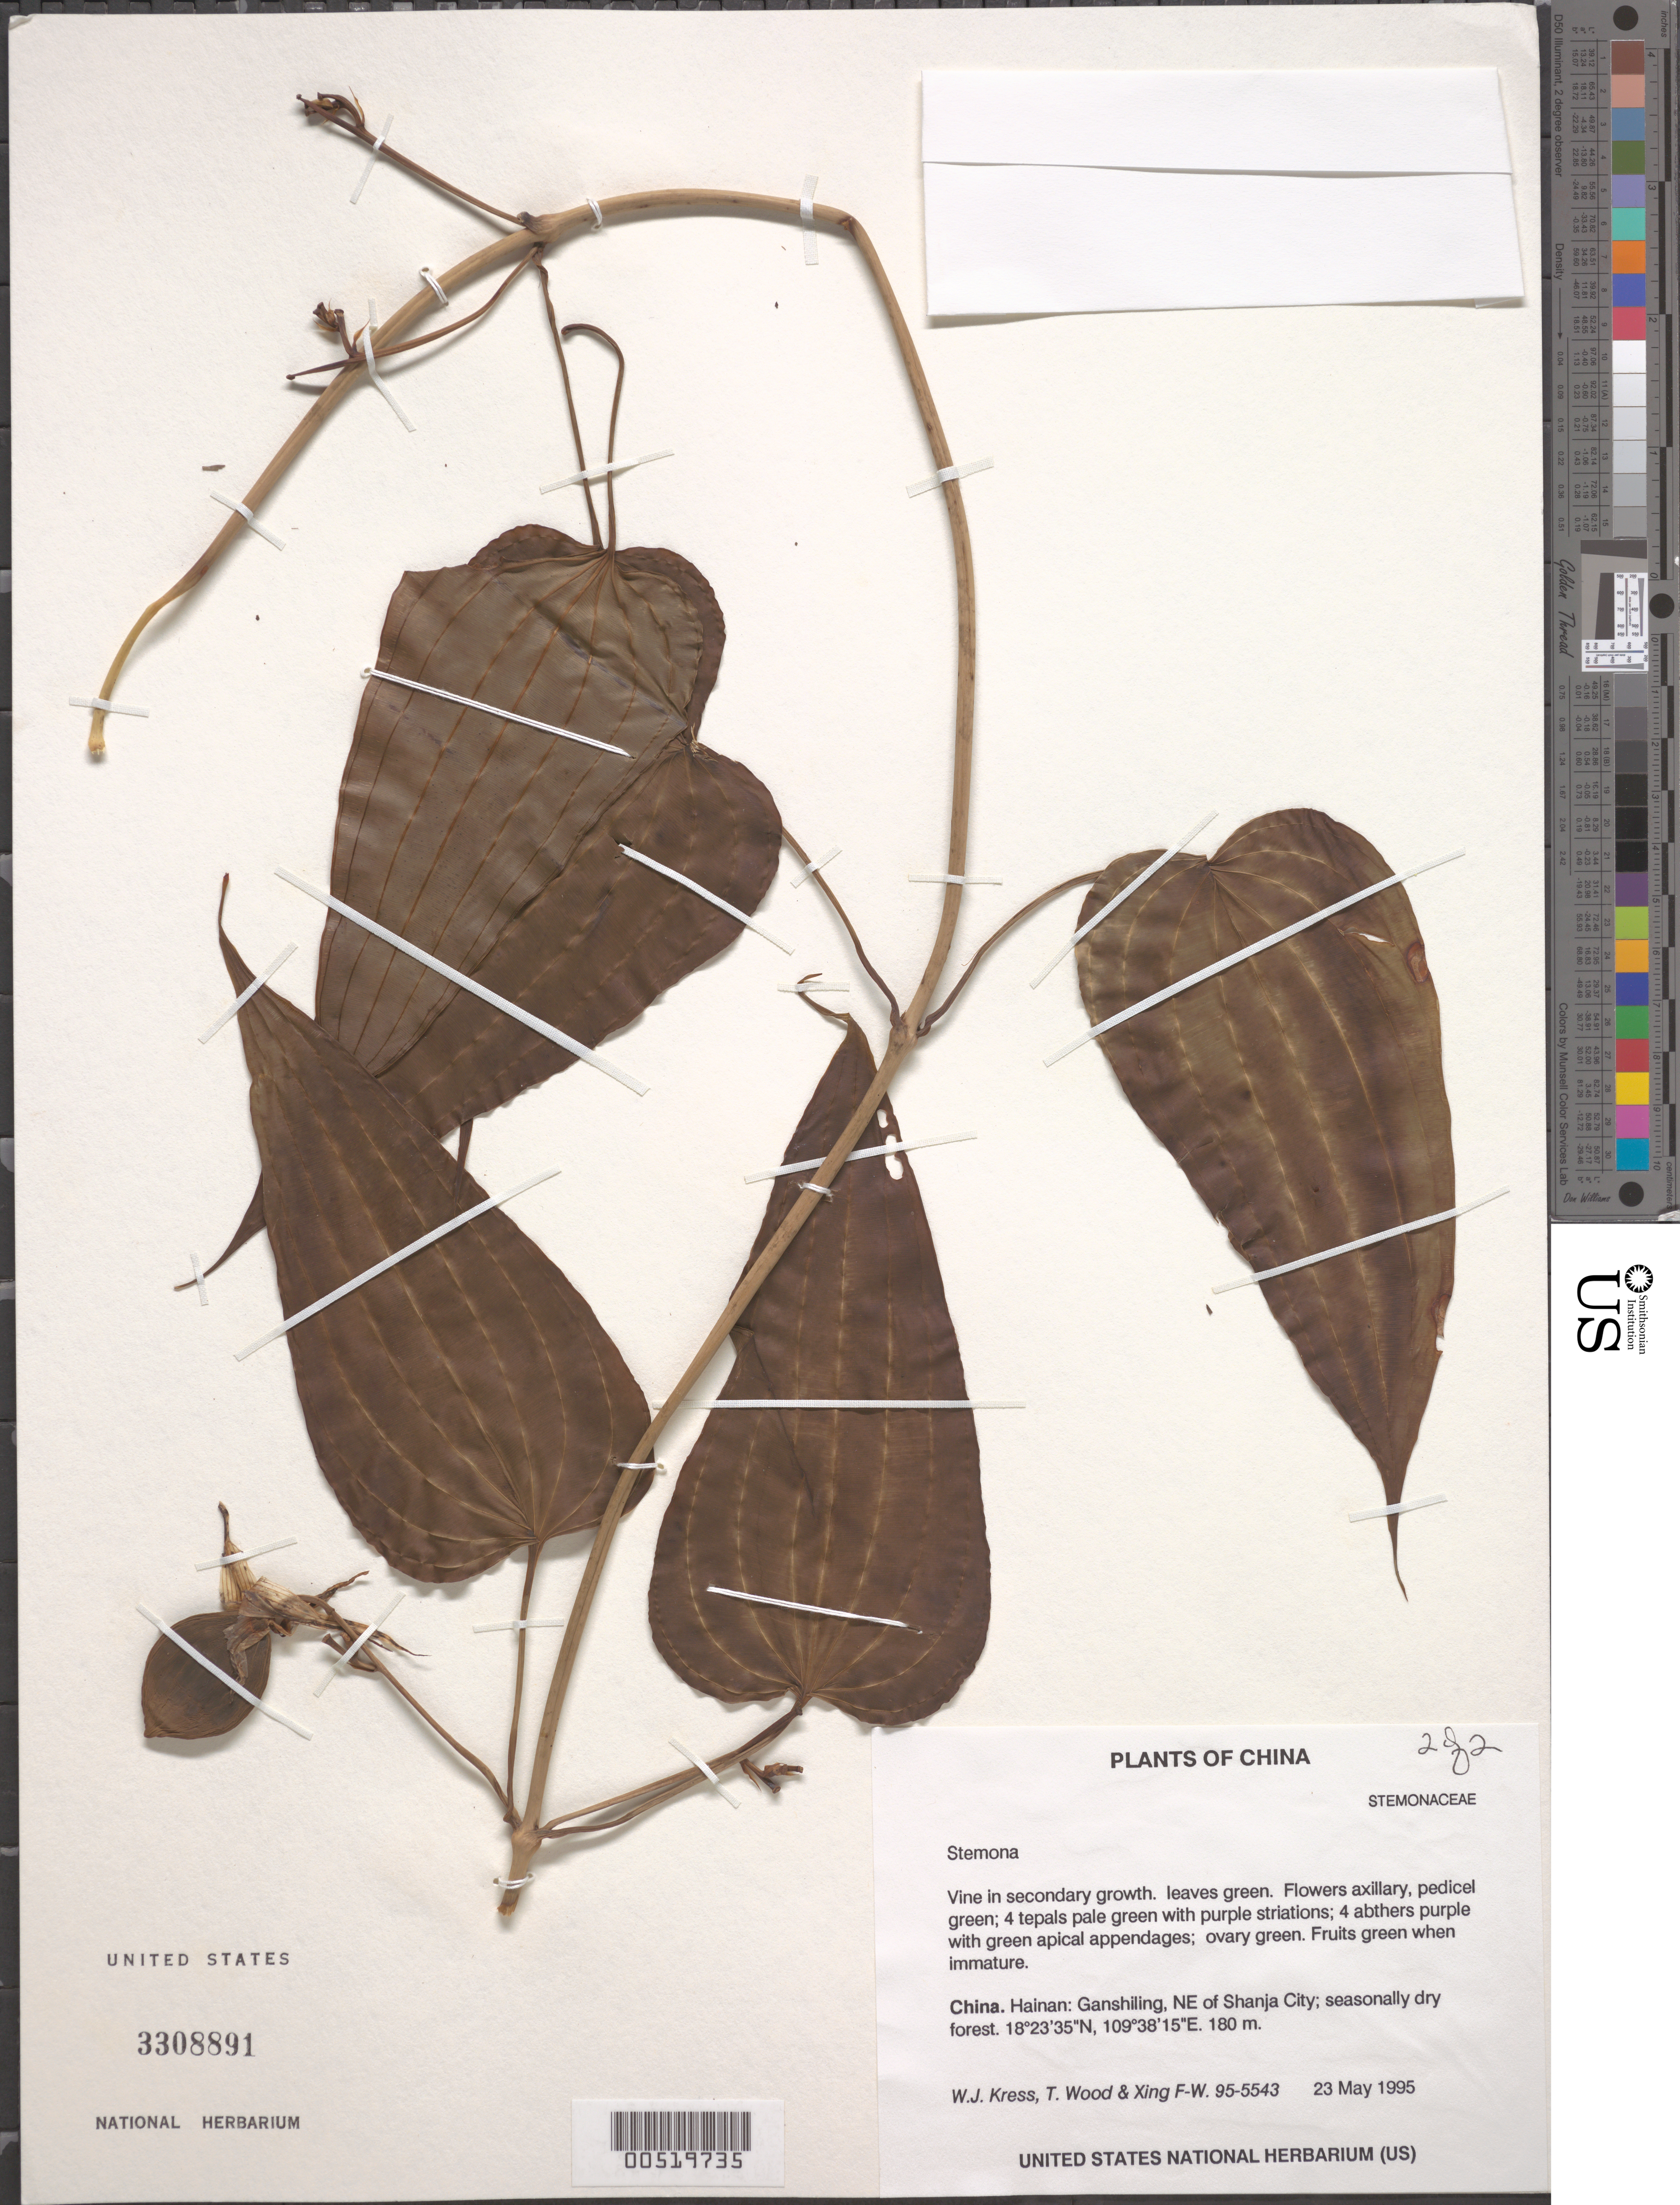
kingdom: Plantae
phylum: Tracheophyta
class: Liliopsida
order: Pandanales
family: Stemonaceae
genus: Stemona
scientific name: Stemona sp.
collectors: W. J. Kress, T. Wood & F. Xing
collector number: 95-5543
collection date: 1995-05-23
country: China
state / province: Hainan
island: Hainan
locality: Ganshiling, NE of Shanja City; seasonally dry forest.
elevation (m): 180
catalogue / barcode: US 3308891